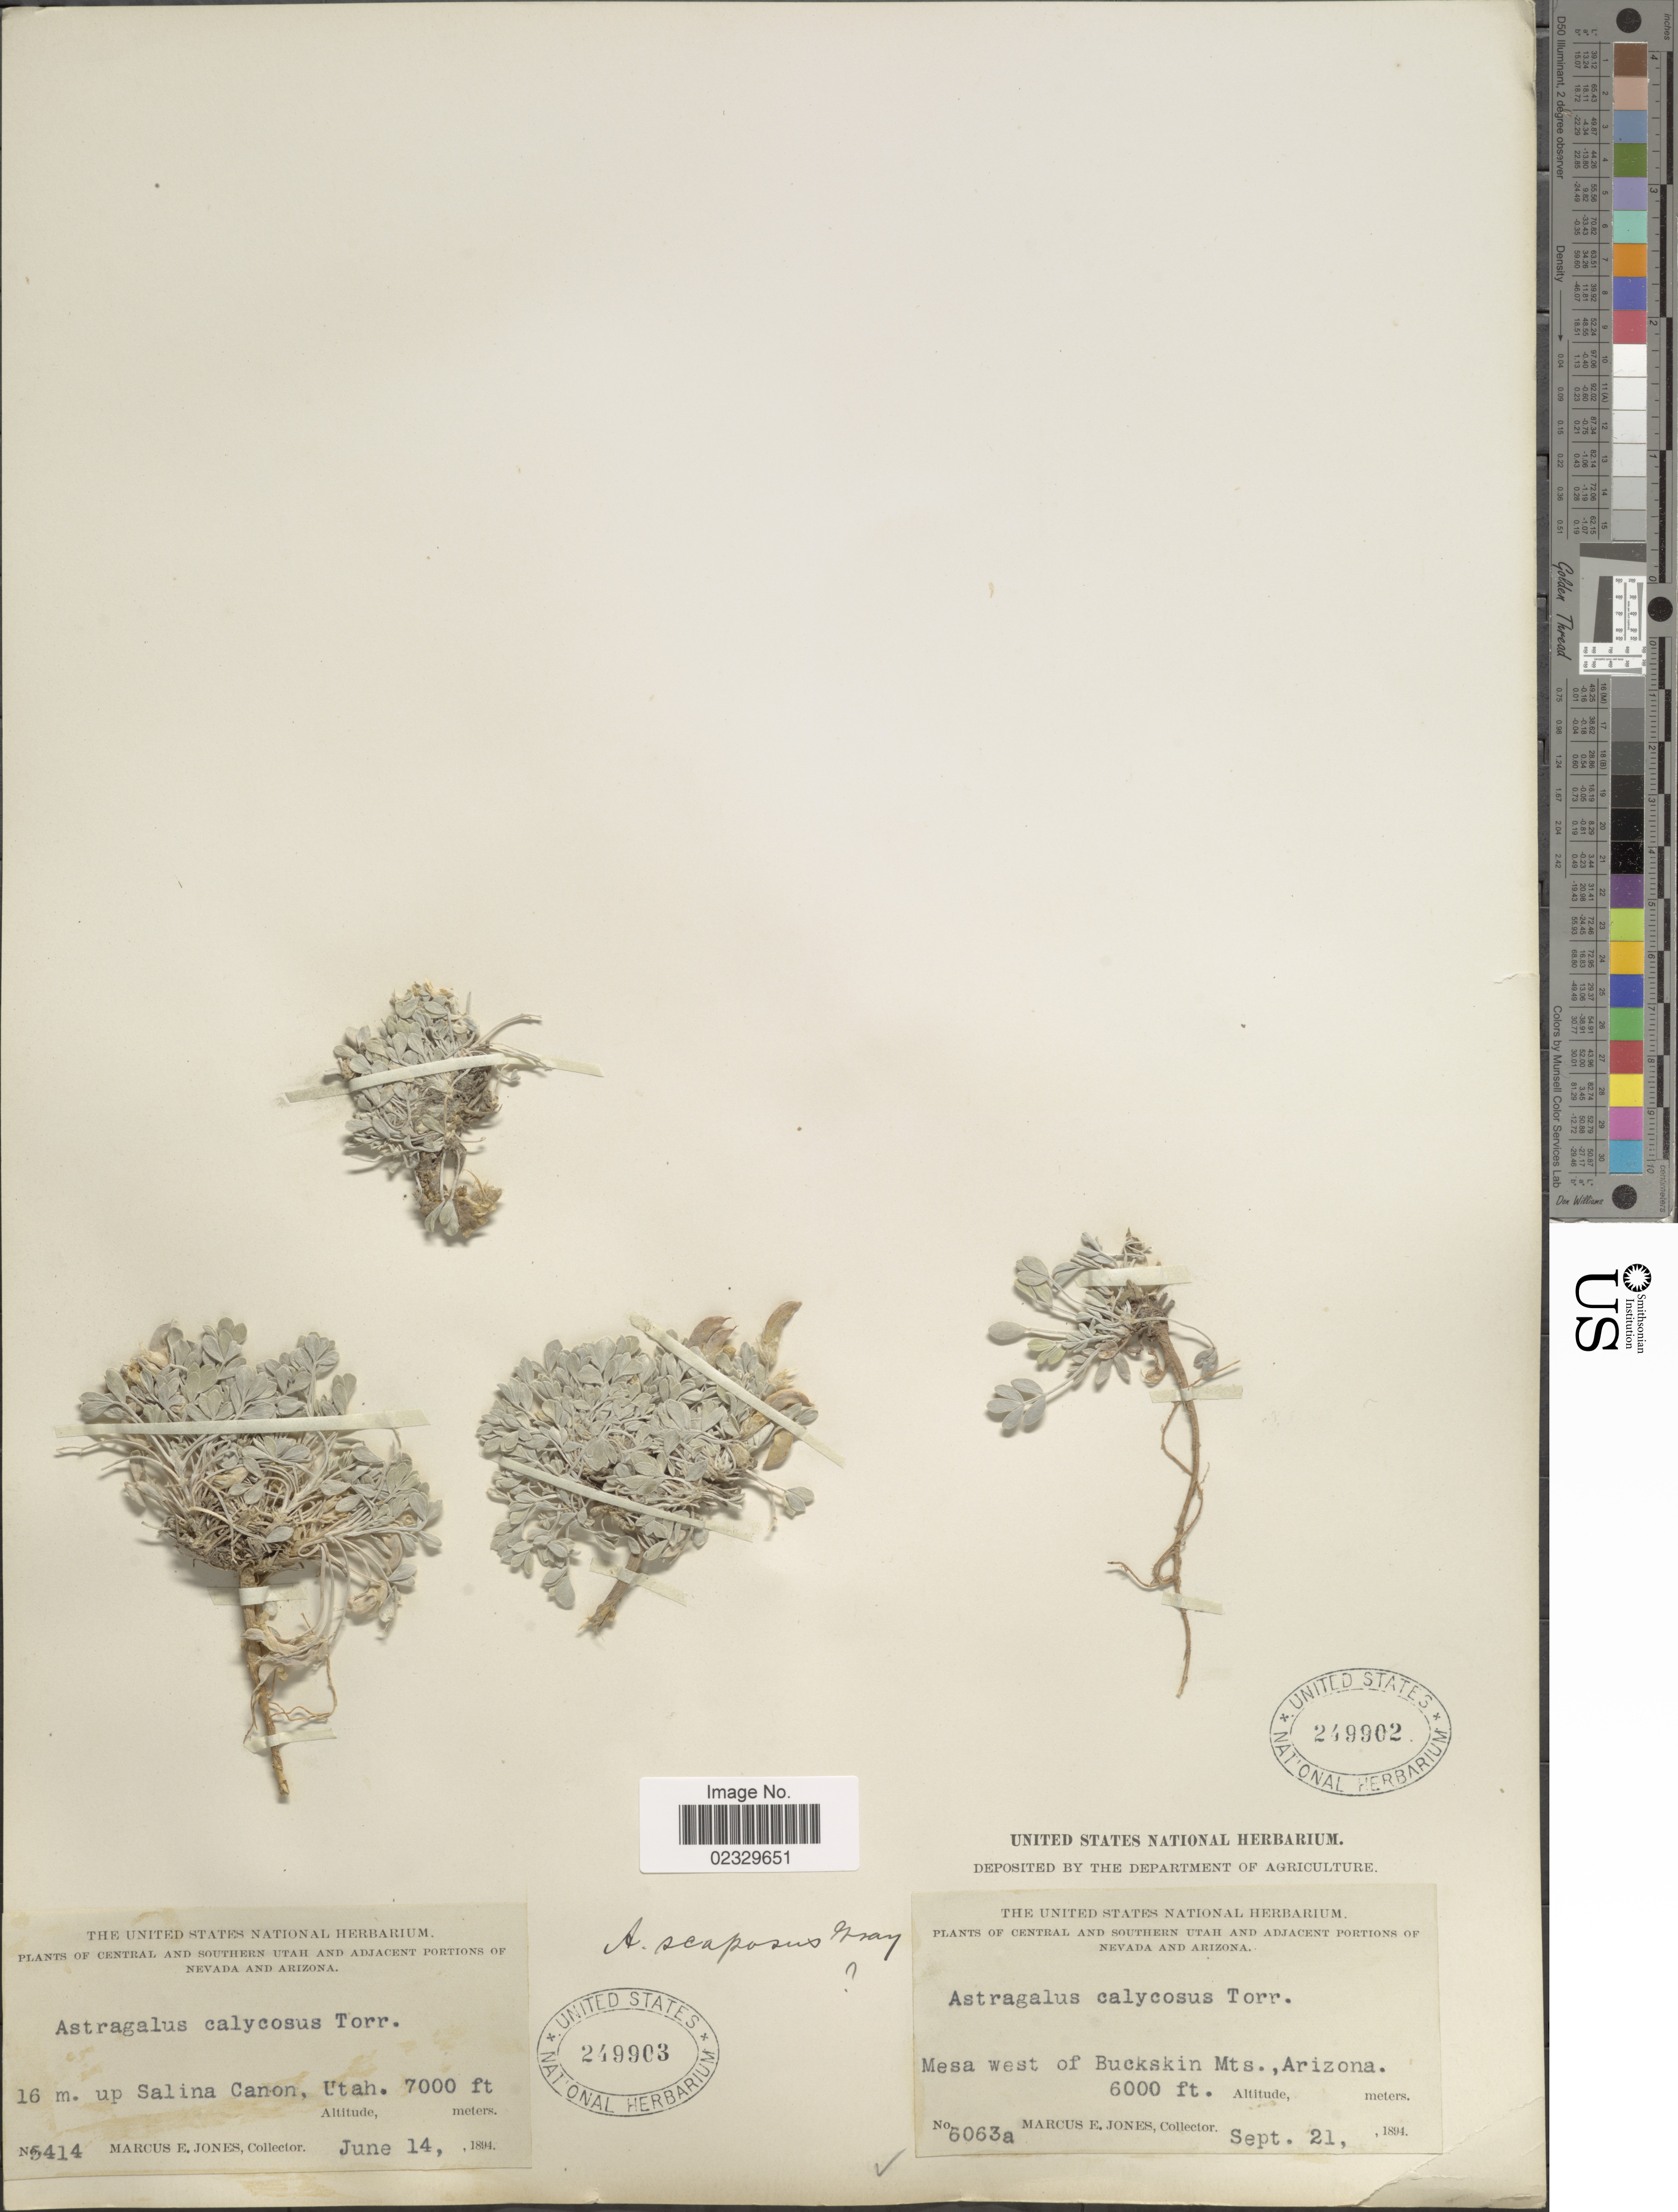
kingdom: Plantae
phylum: Tracheophyta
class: Magnoliopsida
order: Fabales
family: Fabaceae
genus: Astragalus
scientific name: Astragalus calycosus var. scaposus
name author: (A. Gray) M.E. Jones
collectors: M. E. Jones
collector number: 5414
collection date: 1894-06-14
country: United States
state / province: Arizona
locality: Central and southern Utah. 16 m. up Salina Canon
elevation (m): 2134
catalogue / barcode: US 249903-2